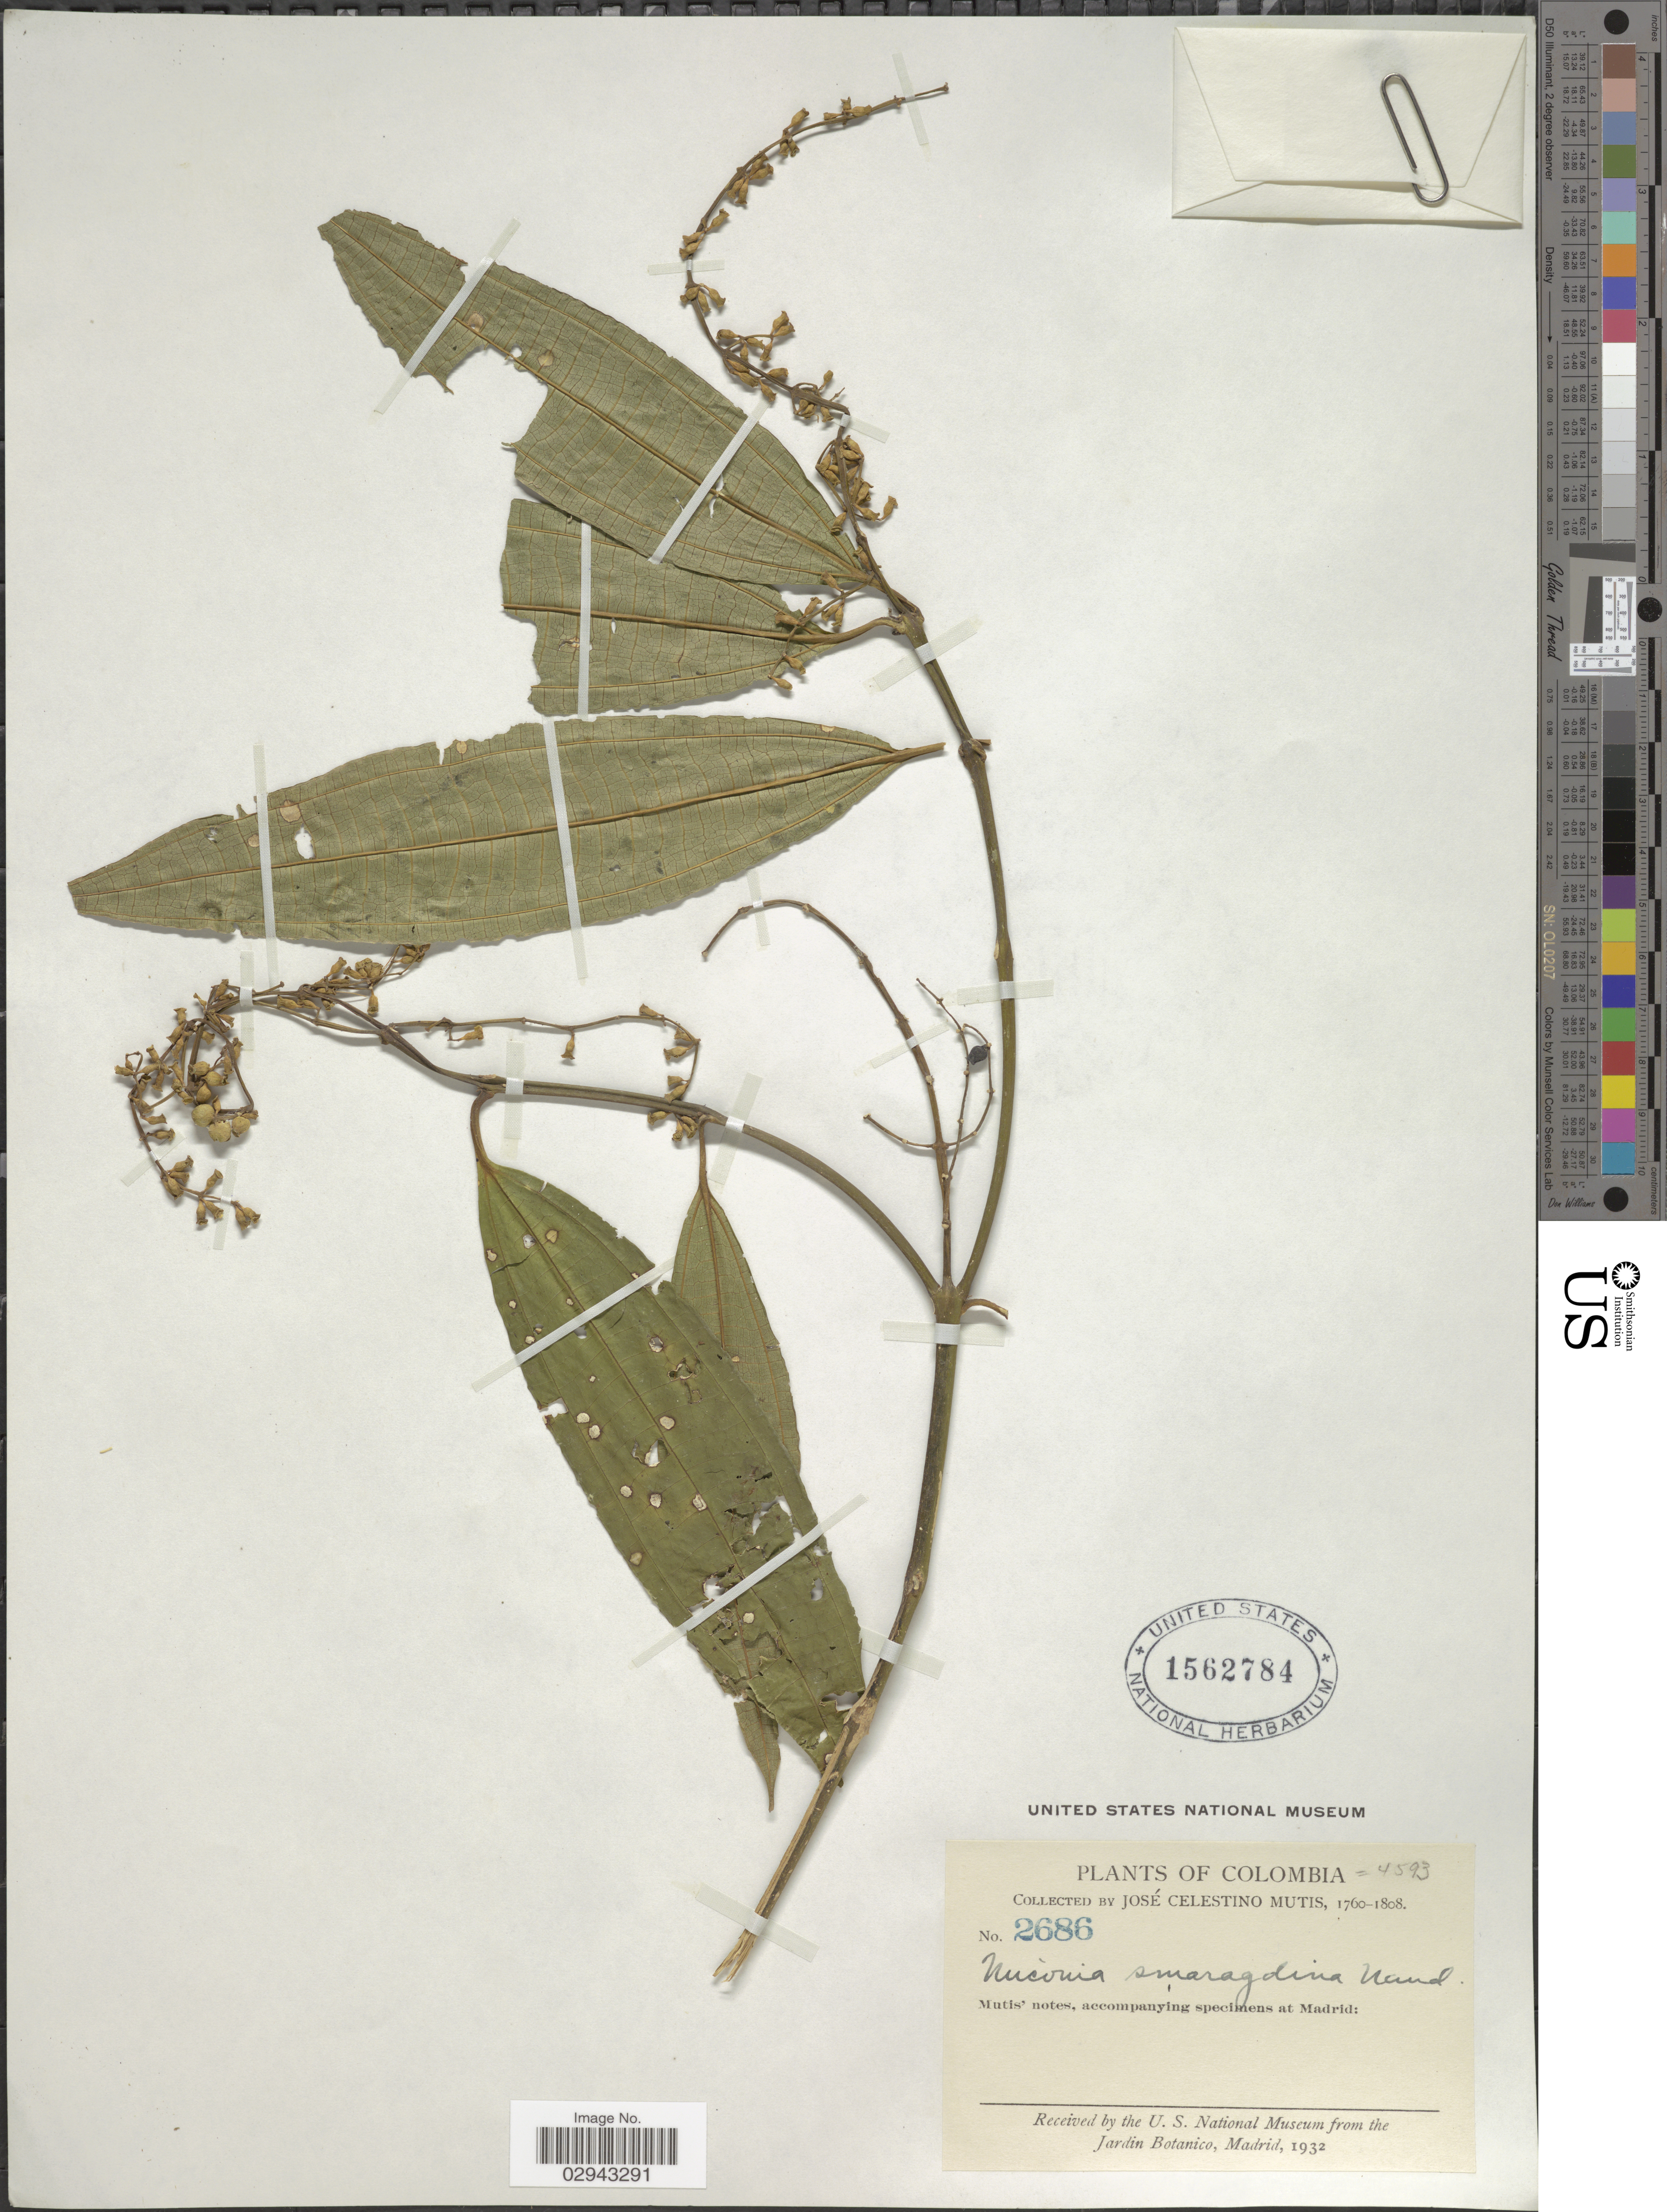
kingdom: Plantae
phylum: Tracheophyta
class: Magnoliopsida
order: Myrtales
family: Melastomataceae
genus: Miconia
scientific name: Miconia smaragdina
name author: Naudin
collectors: J. C. B. Mutis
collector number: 2686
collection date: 1760/1808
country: Colombia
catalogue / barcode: US 1562784